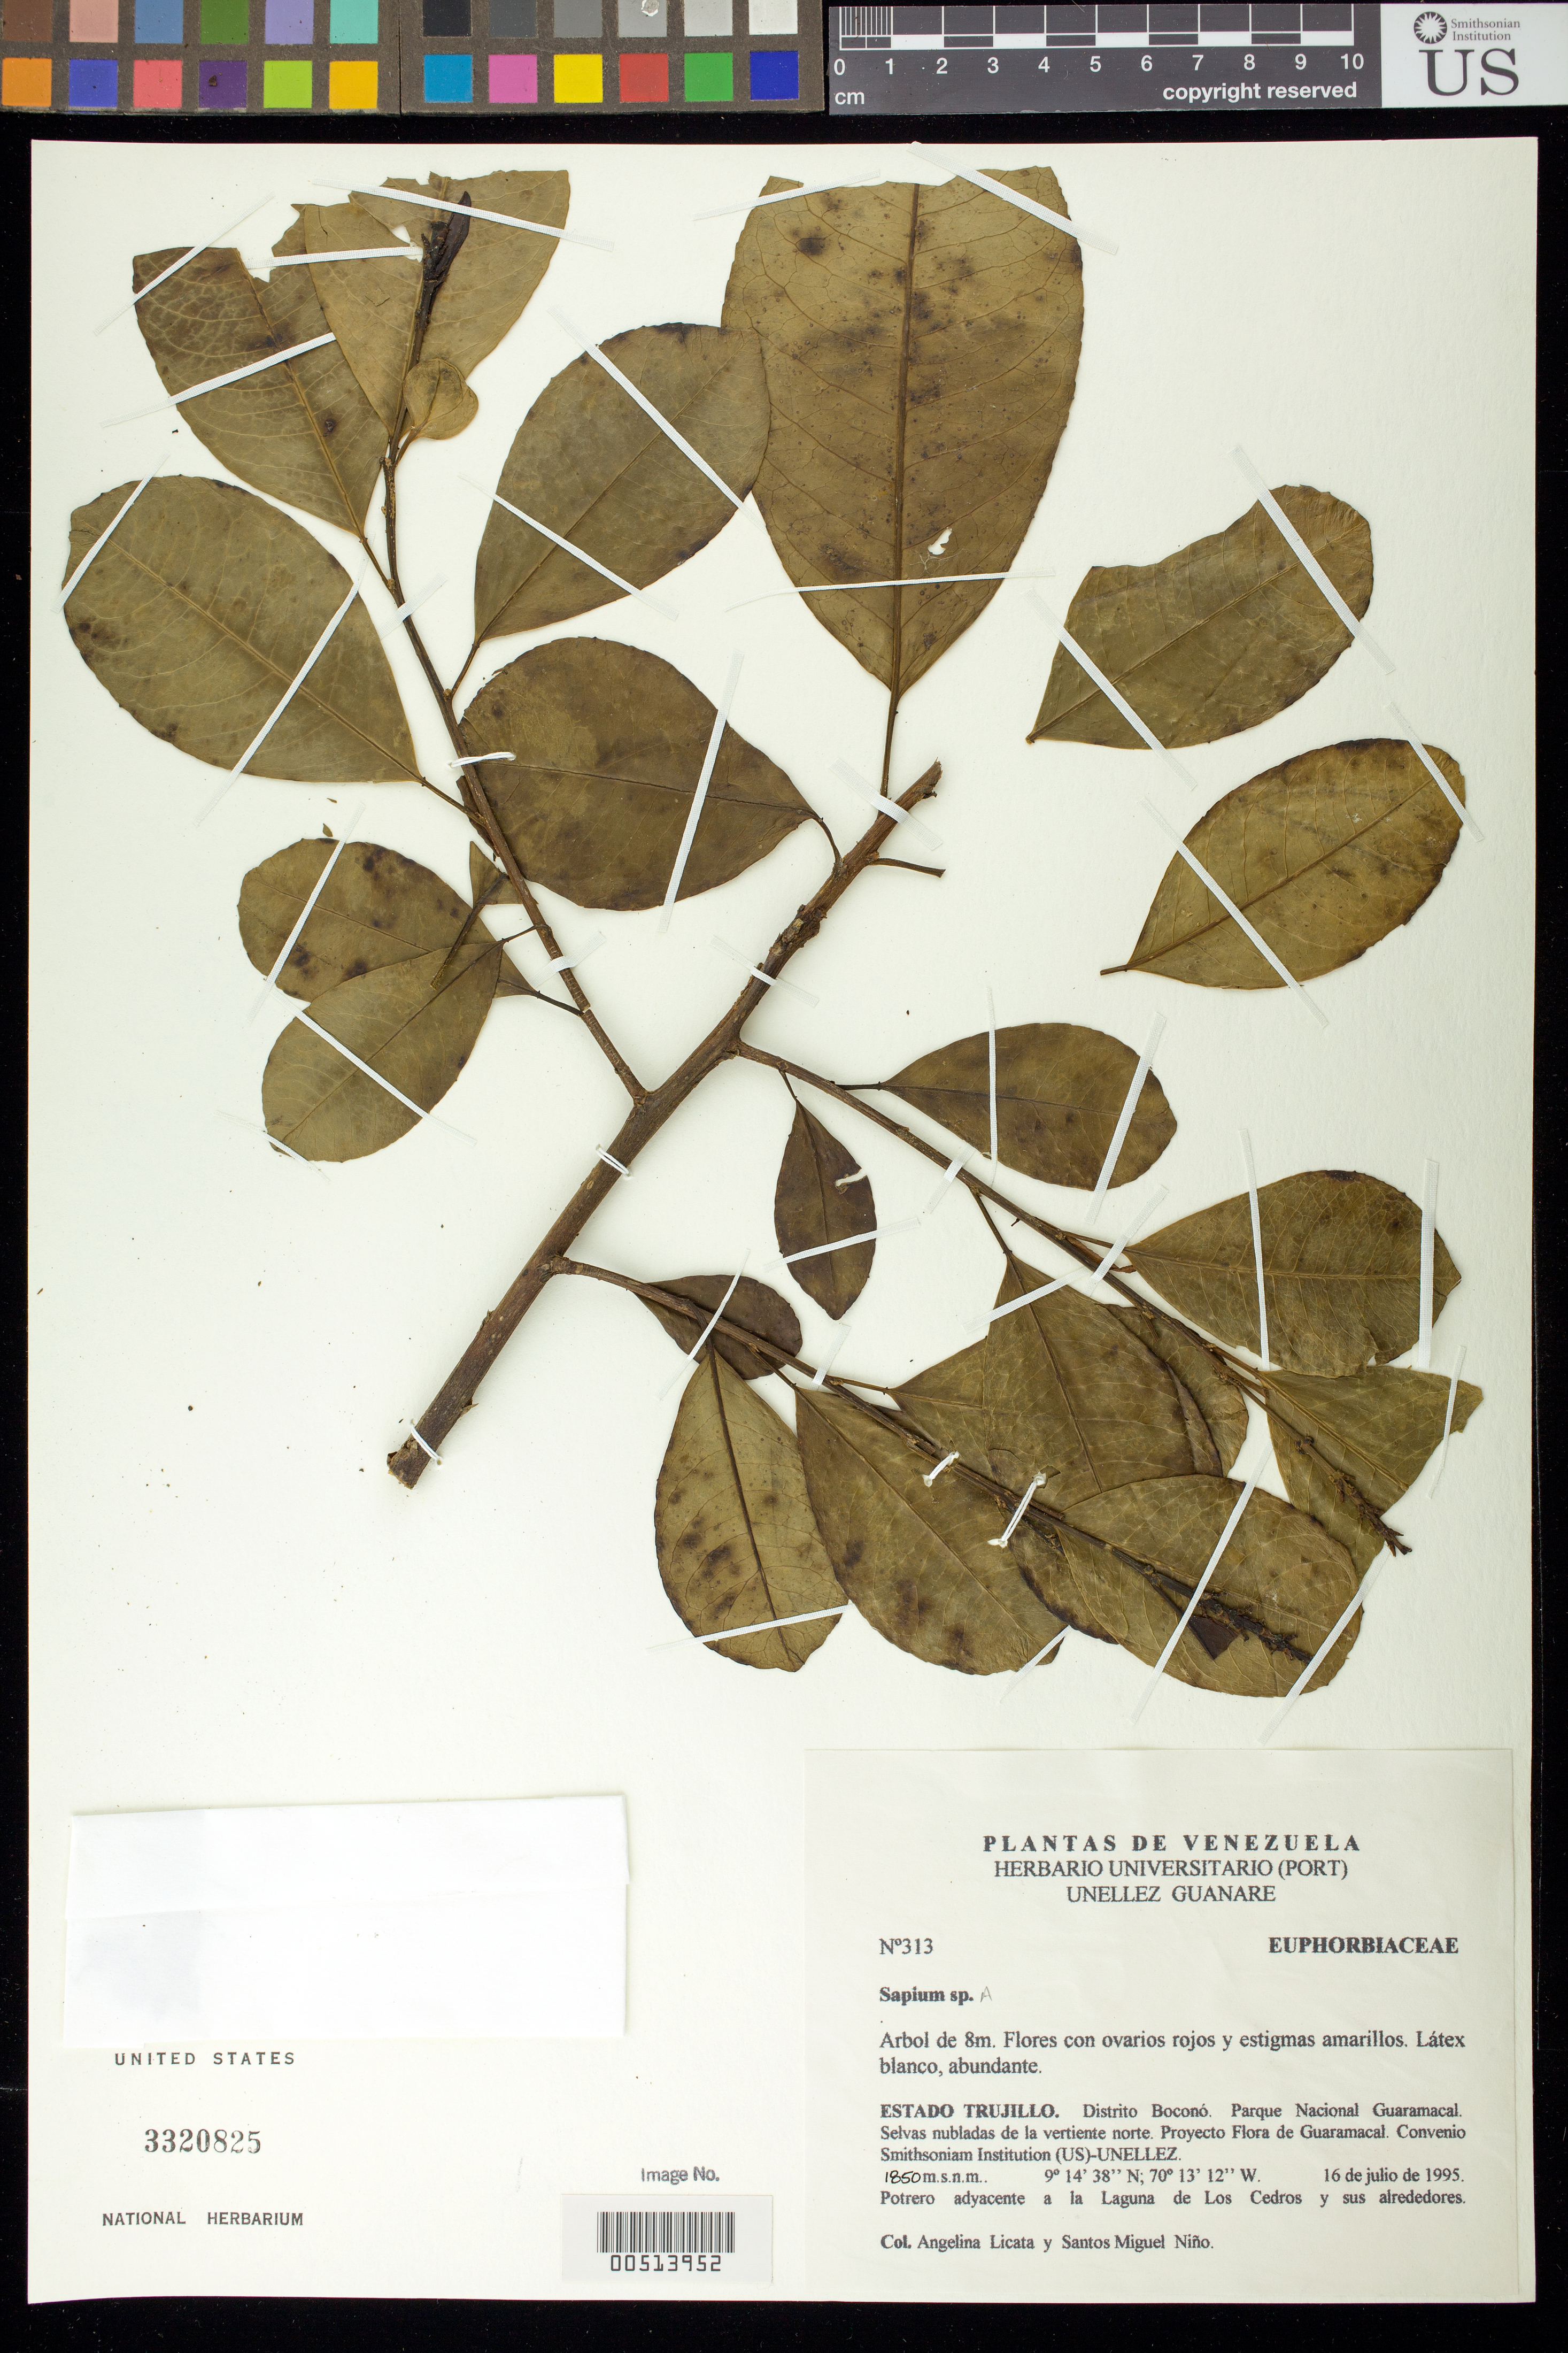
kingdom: Plantae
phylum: Tracheophyta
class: Magnoliopsida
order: Malpighiales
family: Euphorbiaceae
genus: Sapium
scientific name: Sapium sp. a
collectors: A. Licata & S. M. Niño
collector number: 313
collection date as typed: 16 Jul 1995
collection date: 1995-07-16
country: Venezuela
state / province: Trujillo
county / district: Boconó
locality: Parque Nacional Guaramacal, potrero adyacente a la Laguna de Los Cedros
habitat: Selva nubladas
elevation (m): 1850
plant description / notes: DAV, PORT, US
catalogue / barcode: US 3320825